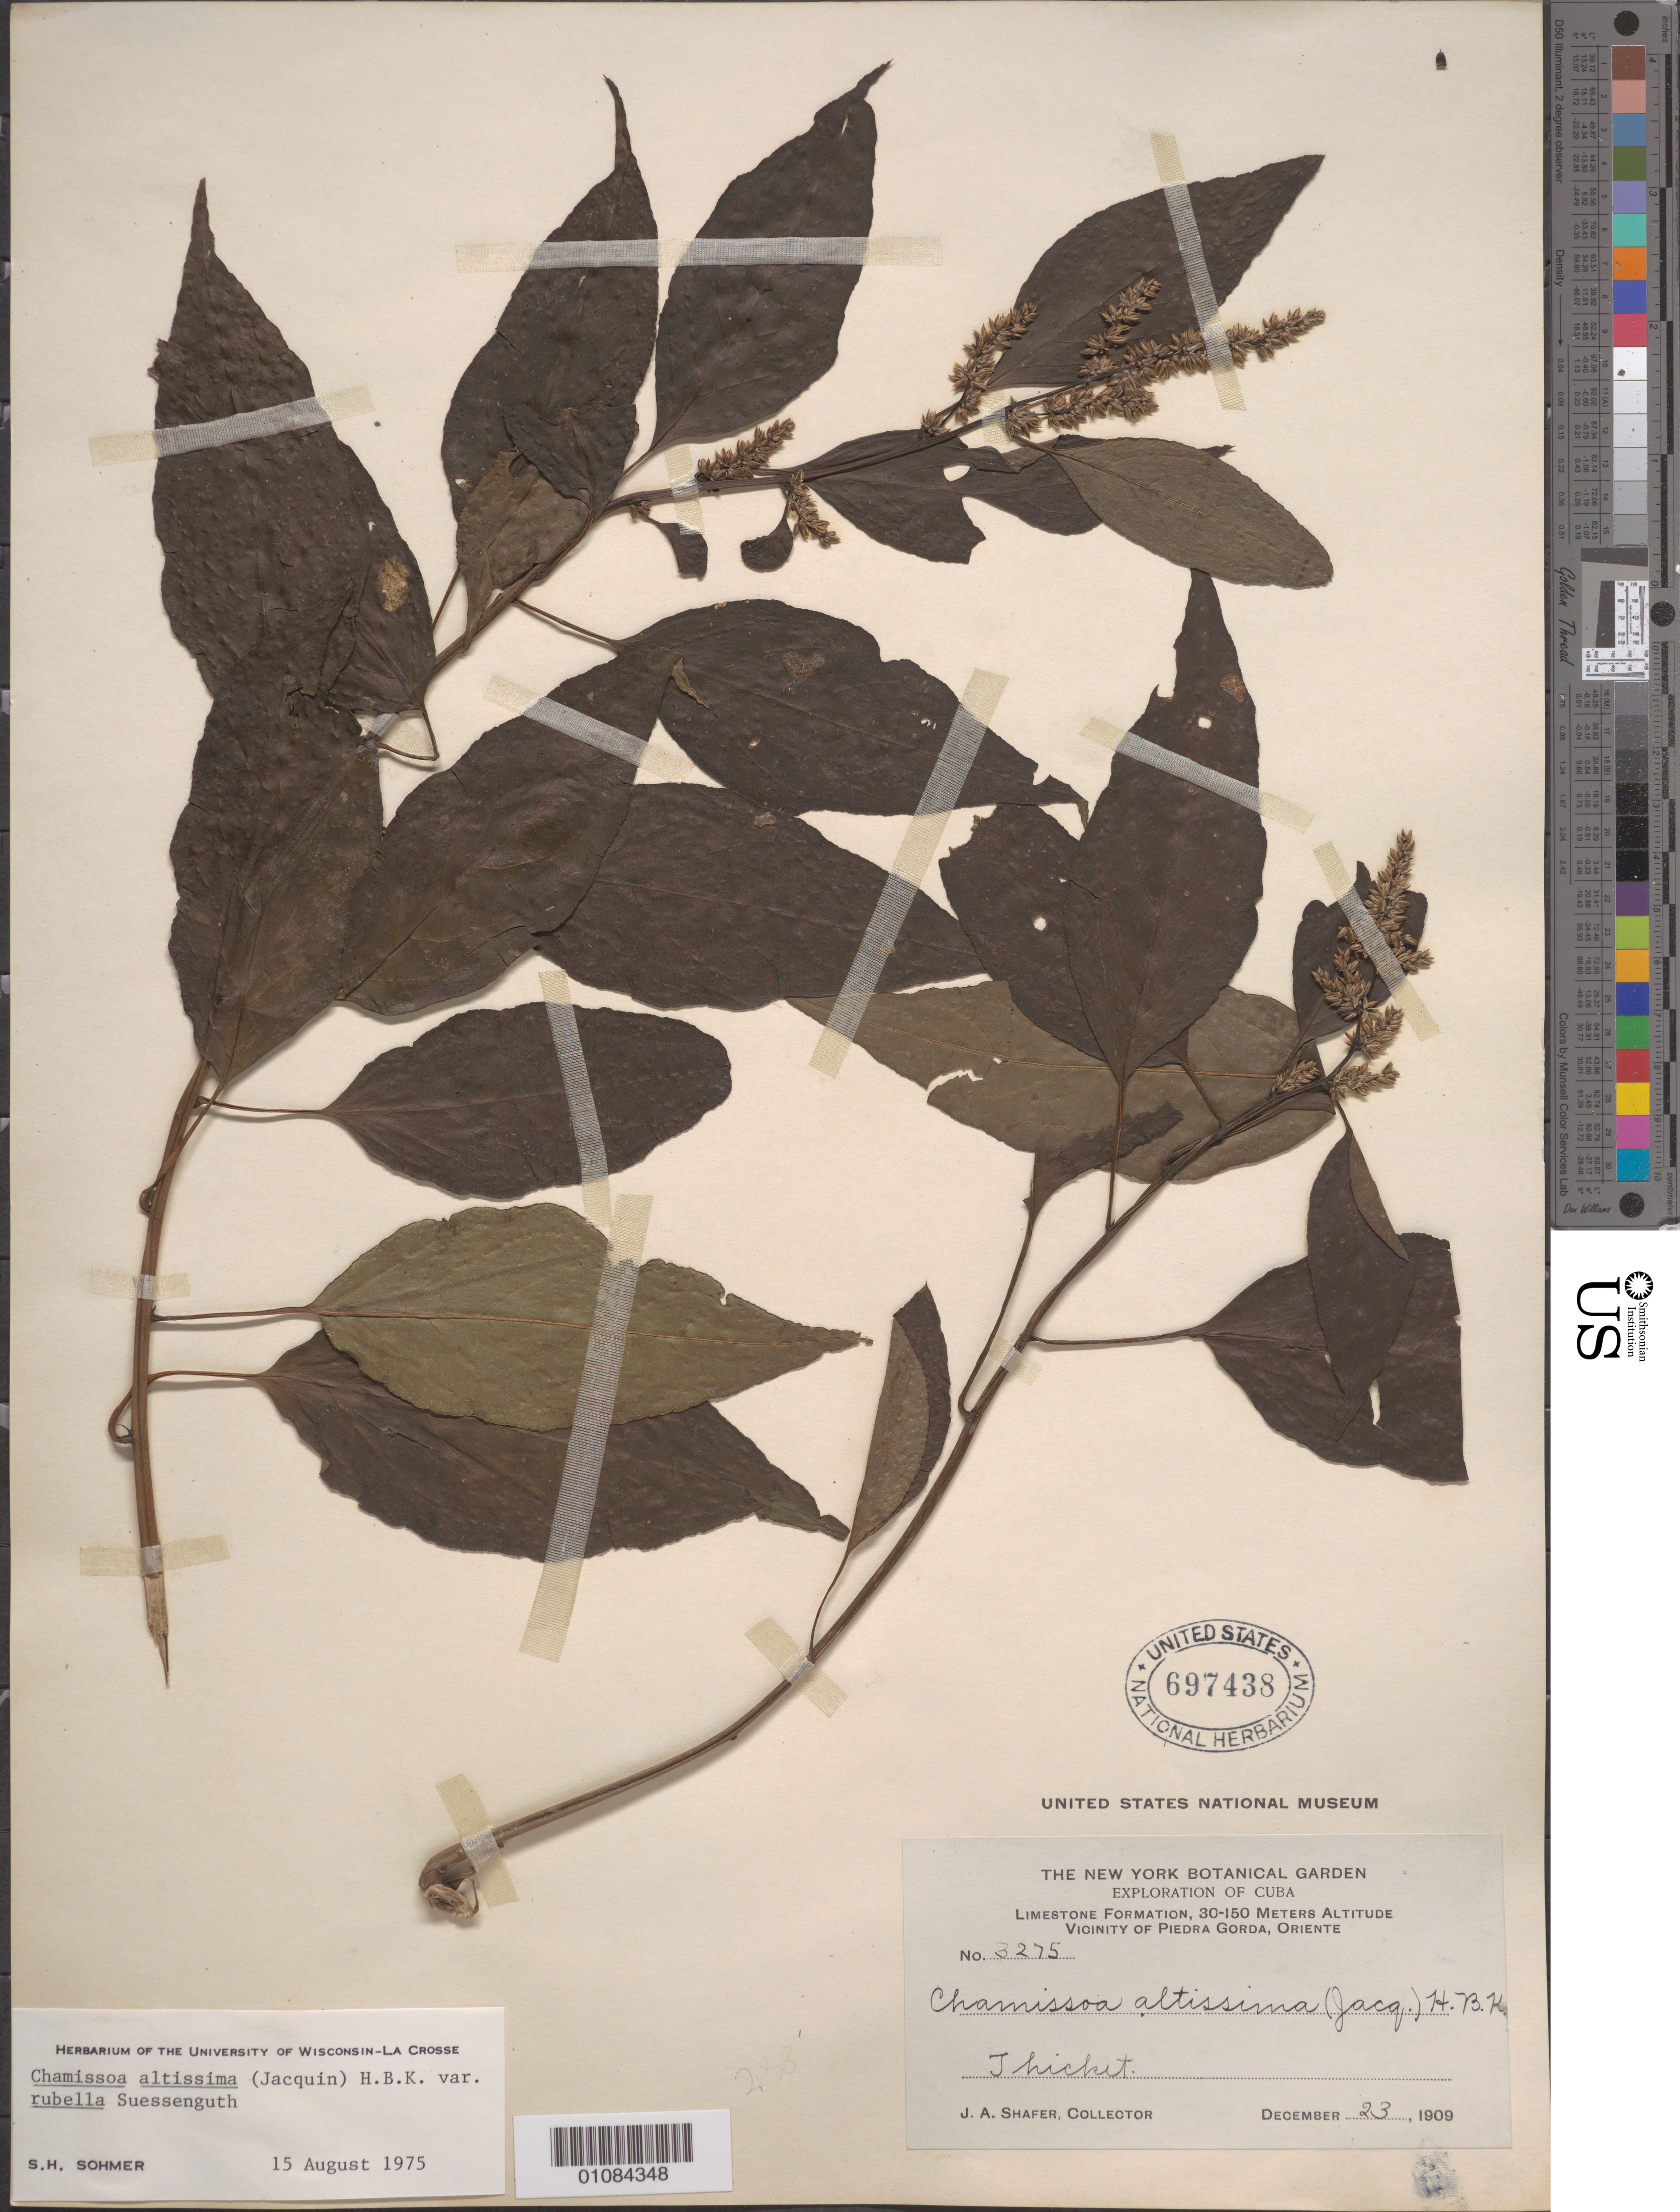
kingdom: Plantae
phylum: Tracheophyta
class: Magnoliopsida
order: Caryophyllales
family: Amaranthaceae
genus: Chamissoa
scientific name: Chamissoa altissima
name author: (Jacq.) Kunth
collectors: J. A. Shafer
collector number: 3275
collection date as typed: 23 Dec 1909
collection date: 1909-12-23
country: Cuba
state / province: Oriente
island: Cuba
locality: Oriente, Vicinity of Piedra Gorda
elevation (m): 30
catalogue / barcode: US 697438